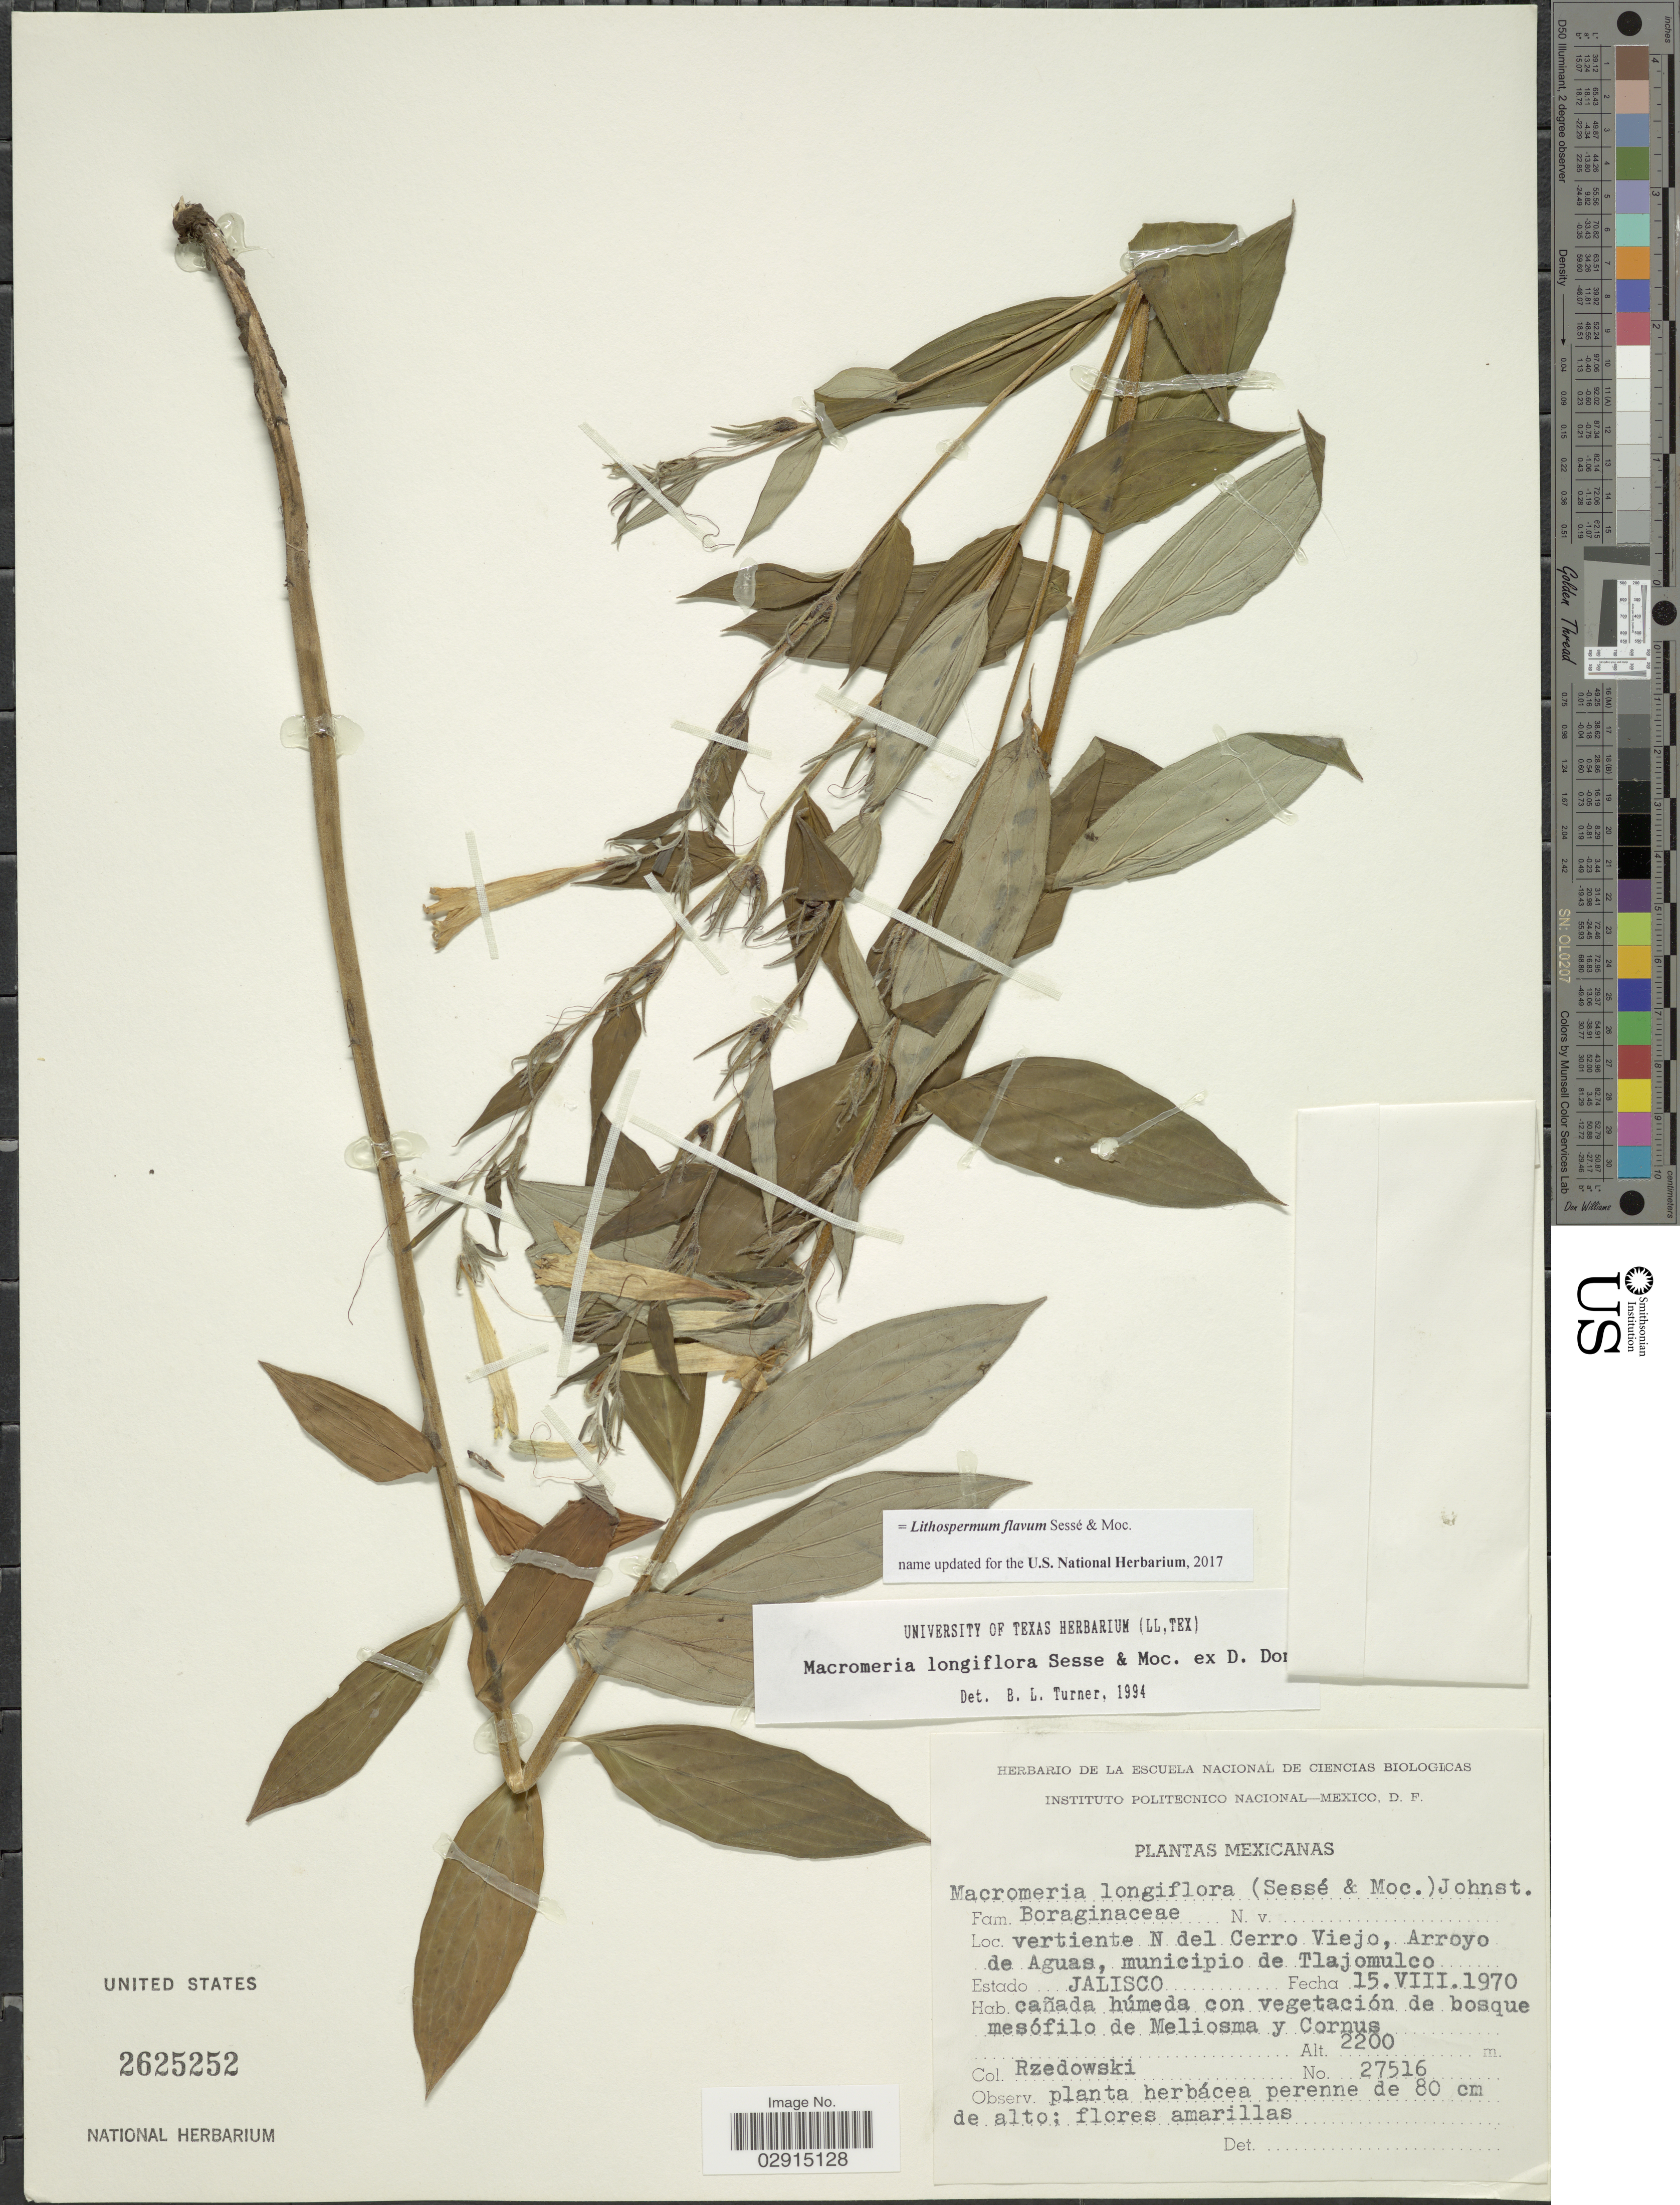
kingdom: Plantae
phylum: Tracheophyta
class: Magnoliopsida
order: Boraginales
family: Boraginaceae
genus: Lithospermum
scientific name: Lithospermum flavum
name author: Sessé & Moc.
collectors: Rzedowski, --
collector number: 27516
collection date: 1970-08-15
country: Mexico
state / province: Jalisco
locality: Vertiente N del Cerro Viejo, Arroyo de Aguas, municipio de Tlajomulco.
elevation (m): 2200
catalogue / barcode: US 2625252